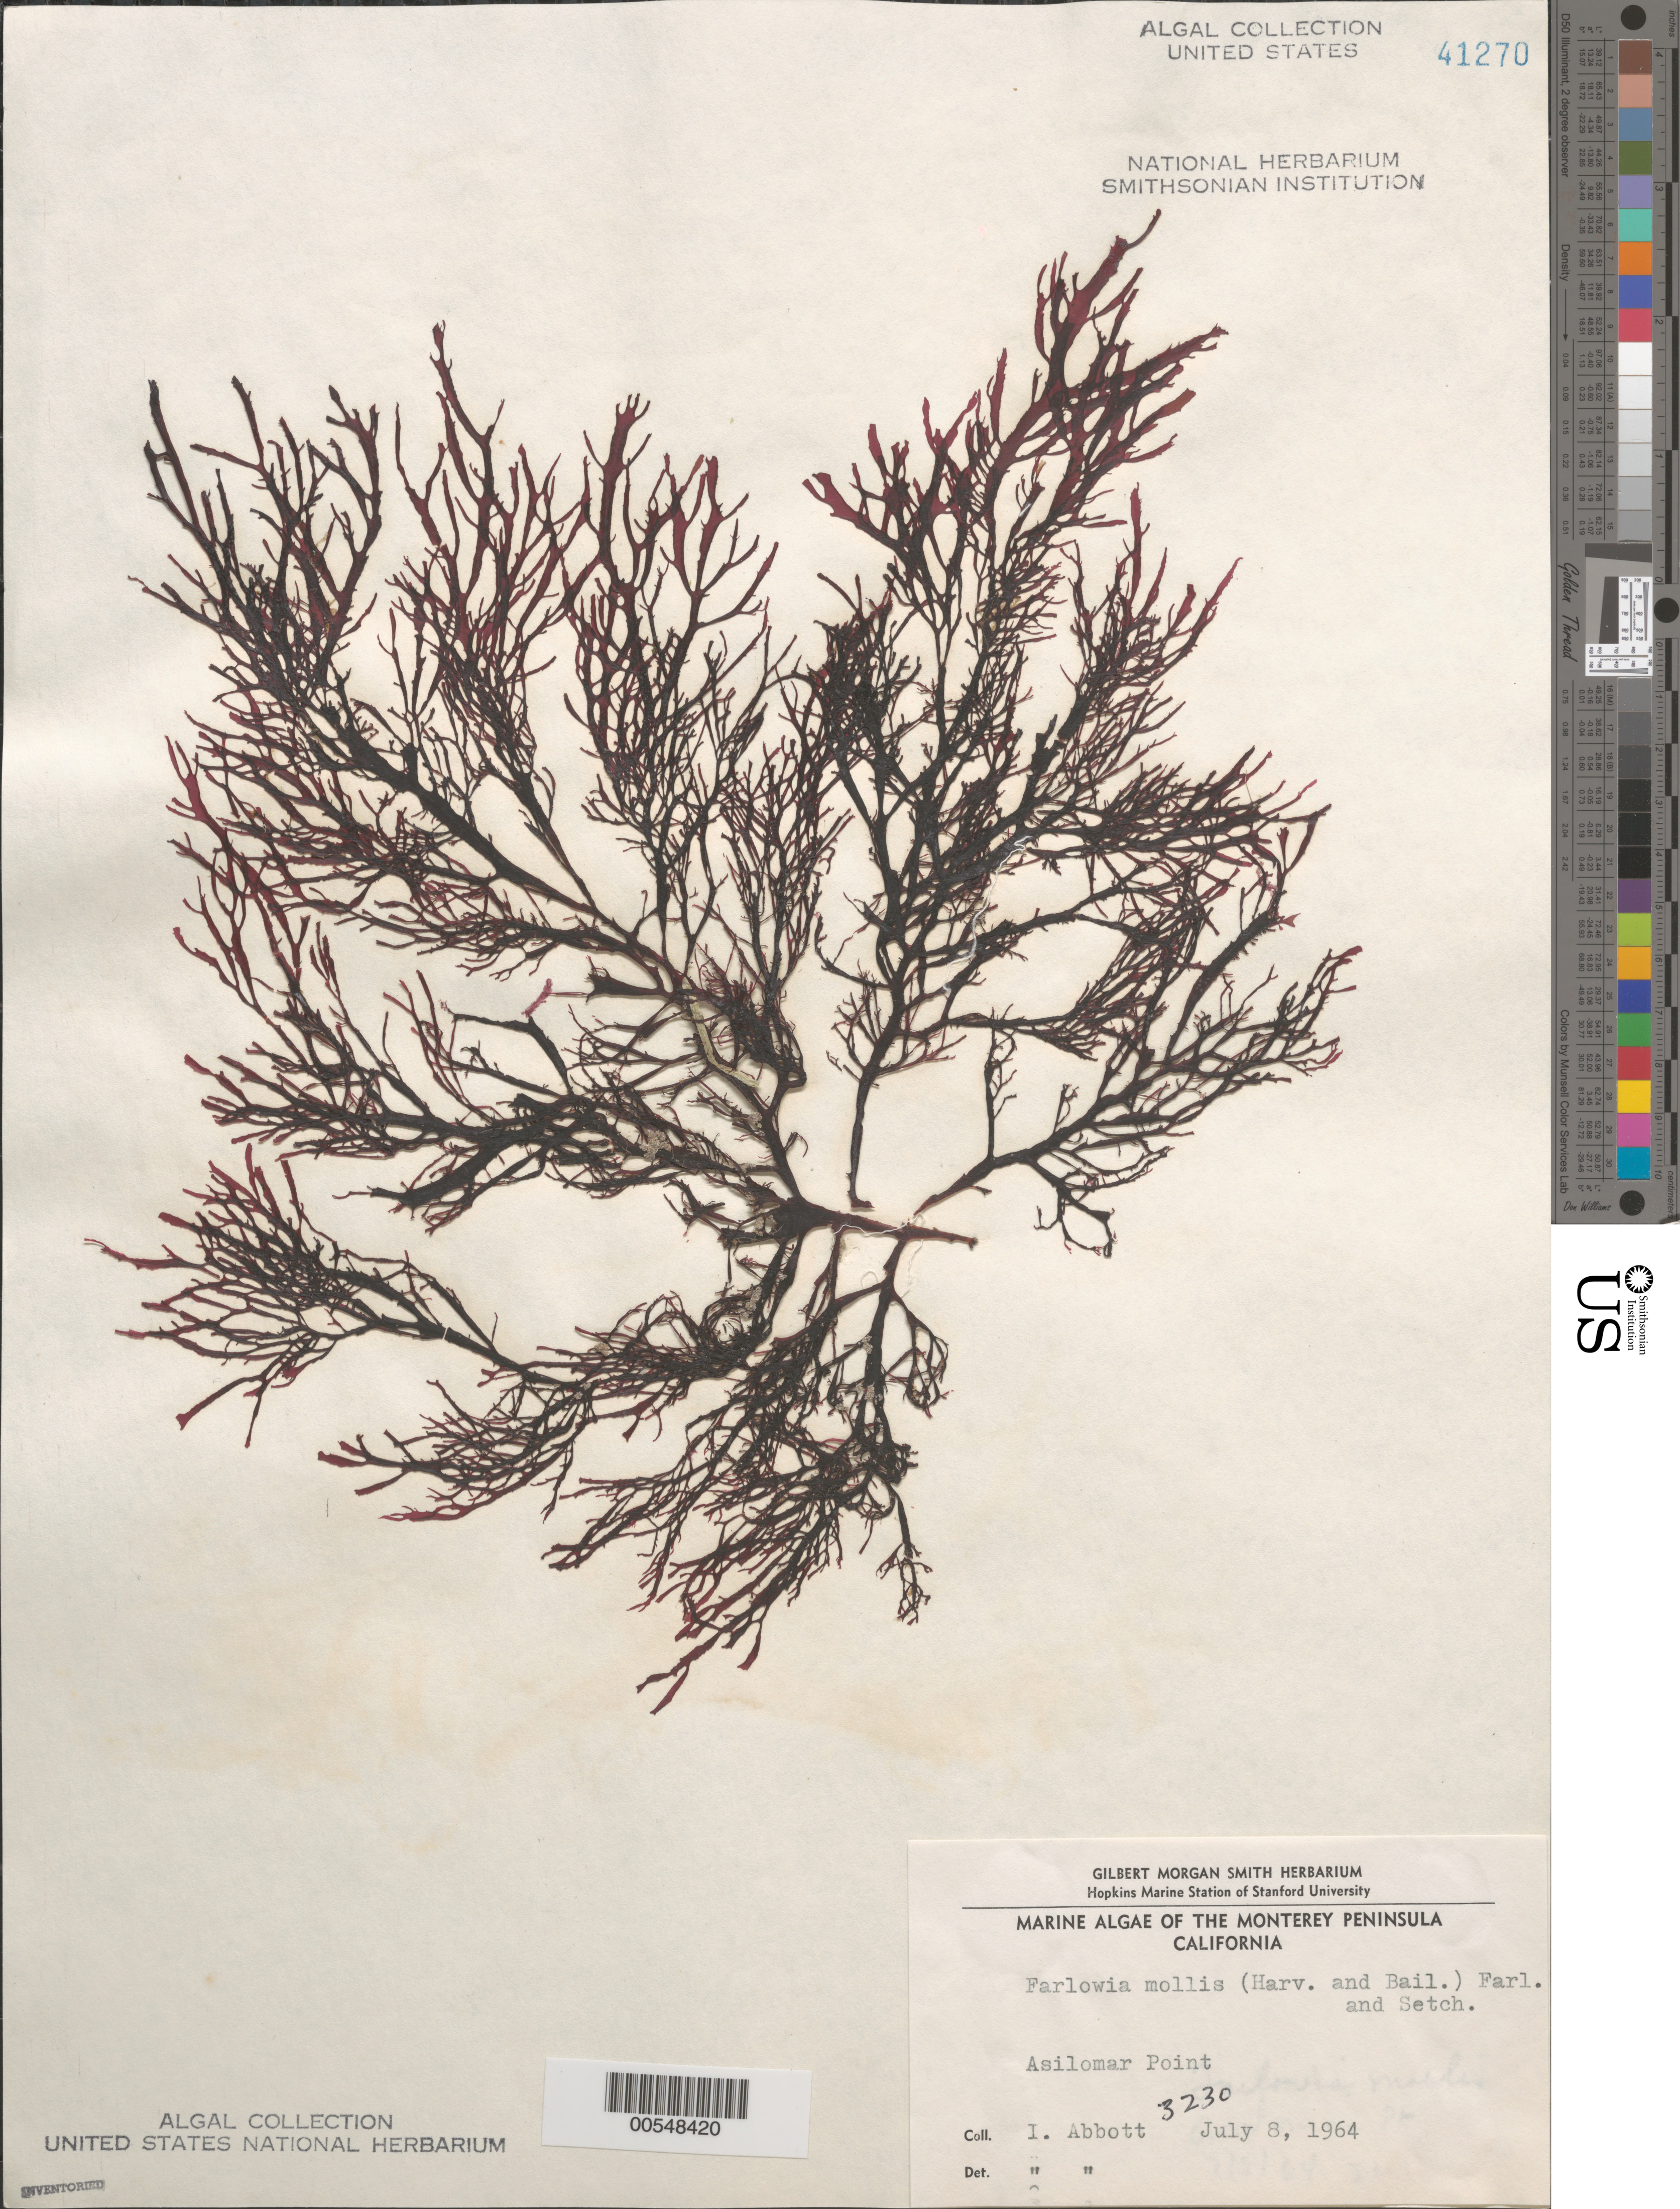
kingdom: Plantae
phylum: Rhodophyta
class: Florideophyceae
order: Gigartinales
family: Dumontiaceae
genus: Farlowia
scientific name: Farlowia mollis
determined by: Abbott, Isabella A.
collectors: I. A. Abbott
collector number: IAA 3230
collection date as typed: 08 Jul 1964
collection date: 1964-07-08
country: United States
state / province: California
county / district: Monterey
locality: Asilomar Point, Monterey Peninsula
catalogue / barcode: US 41270